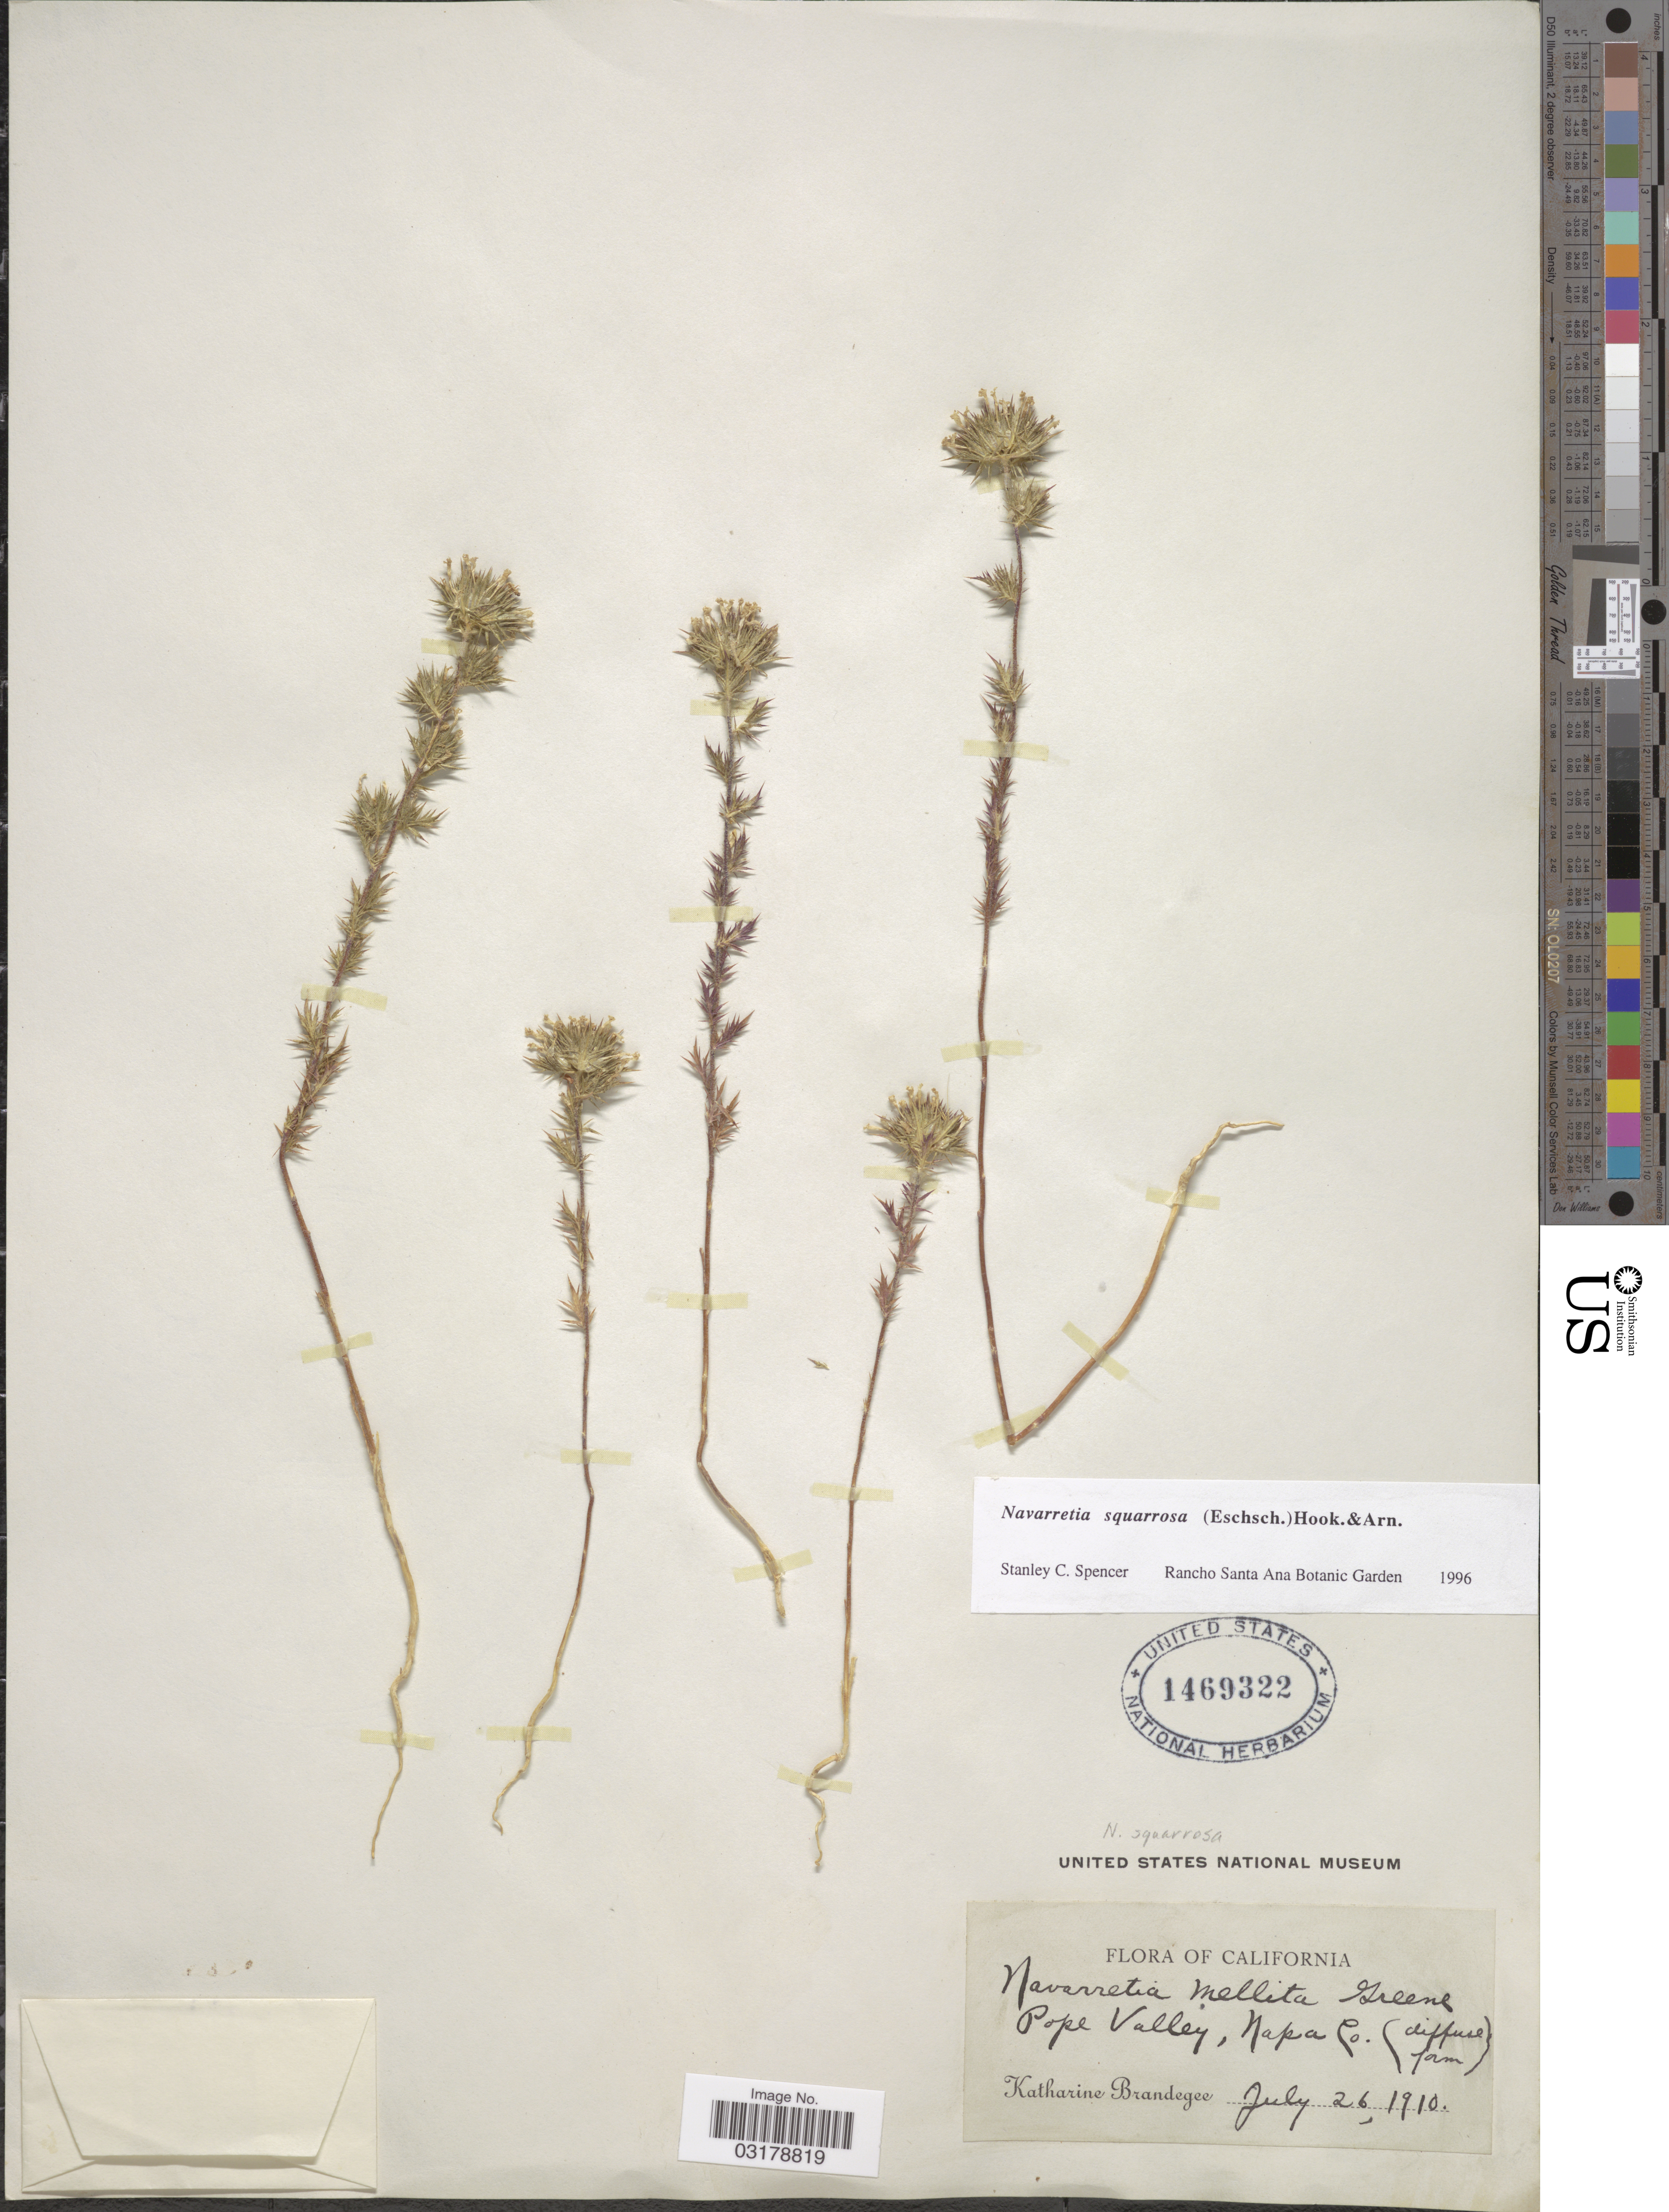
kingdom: Plantae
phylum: Tracheophyta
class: Magnoliopsida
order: Ericales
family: Polemoniaceae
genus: Navarretia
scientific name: Navarretia squarrosa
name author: (Eschsch.) Hook. & Arn.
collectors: M. K. Brandegee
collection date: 1910-07-26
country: United States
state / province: California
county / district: Napa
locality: Pope Valley, Napa Co.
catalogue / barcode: US 1469322